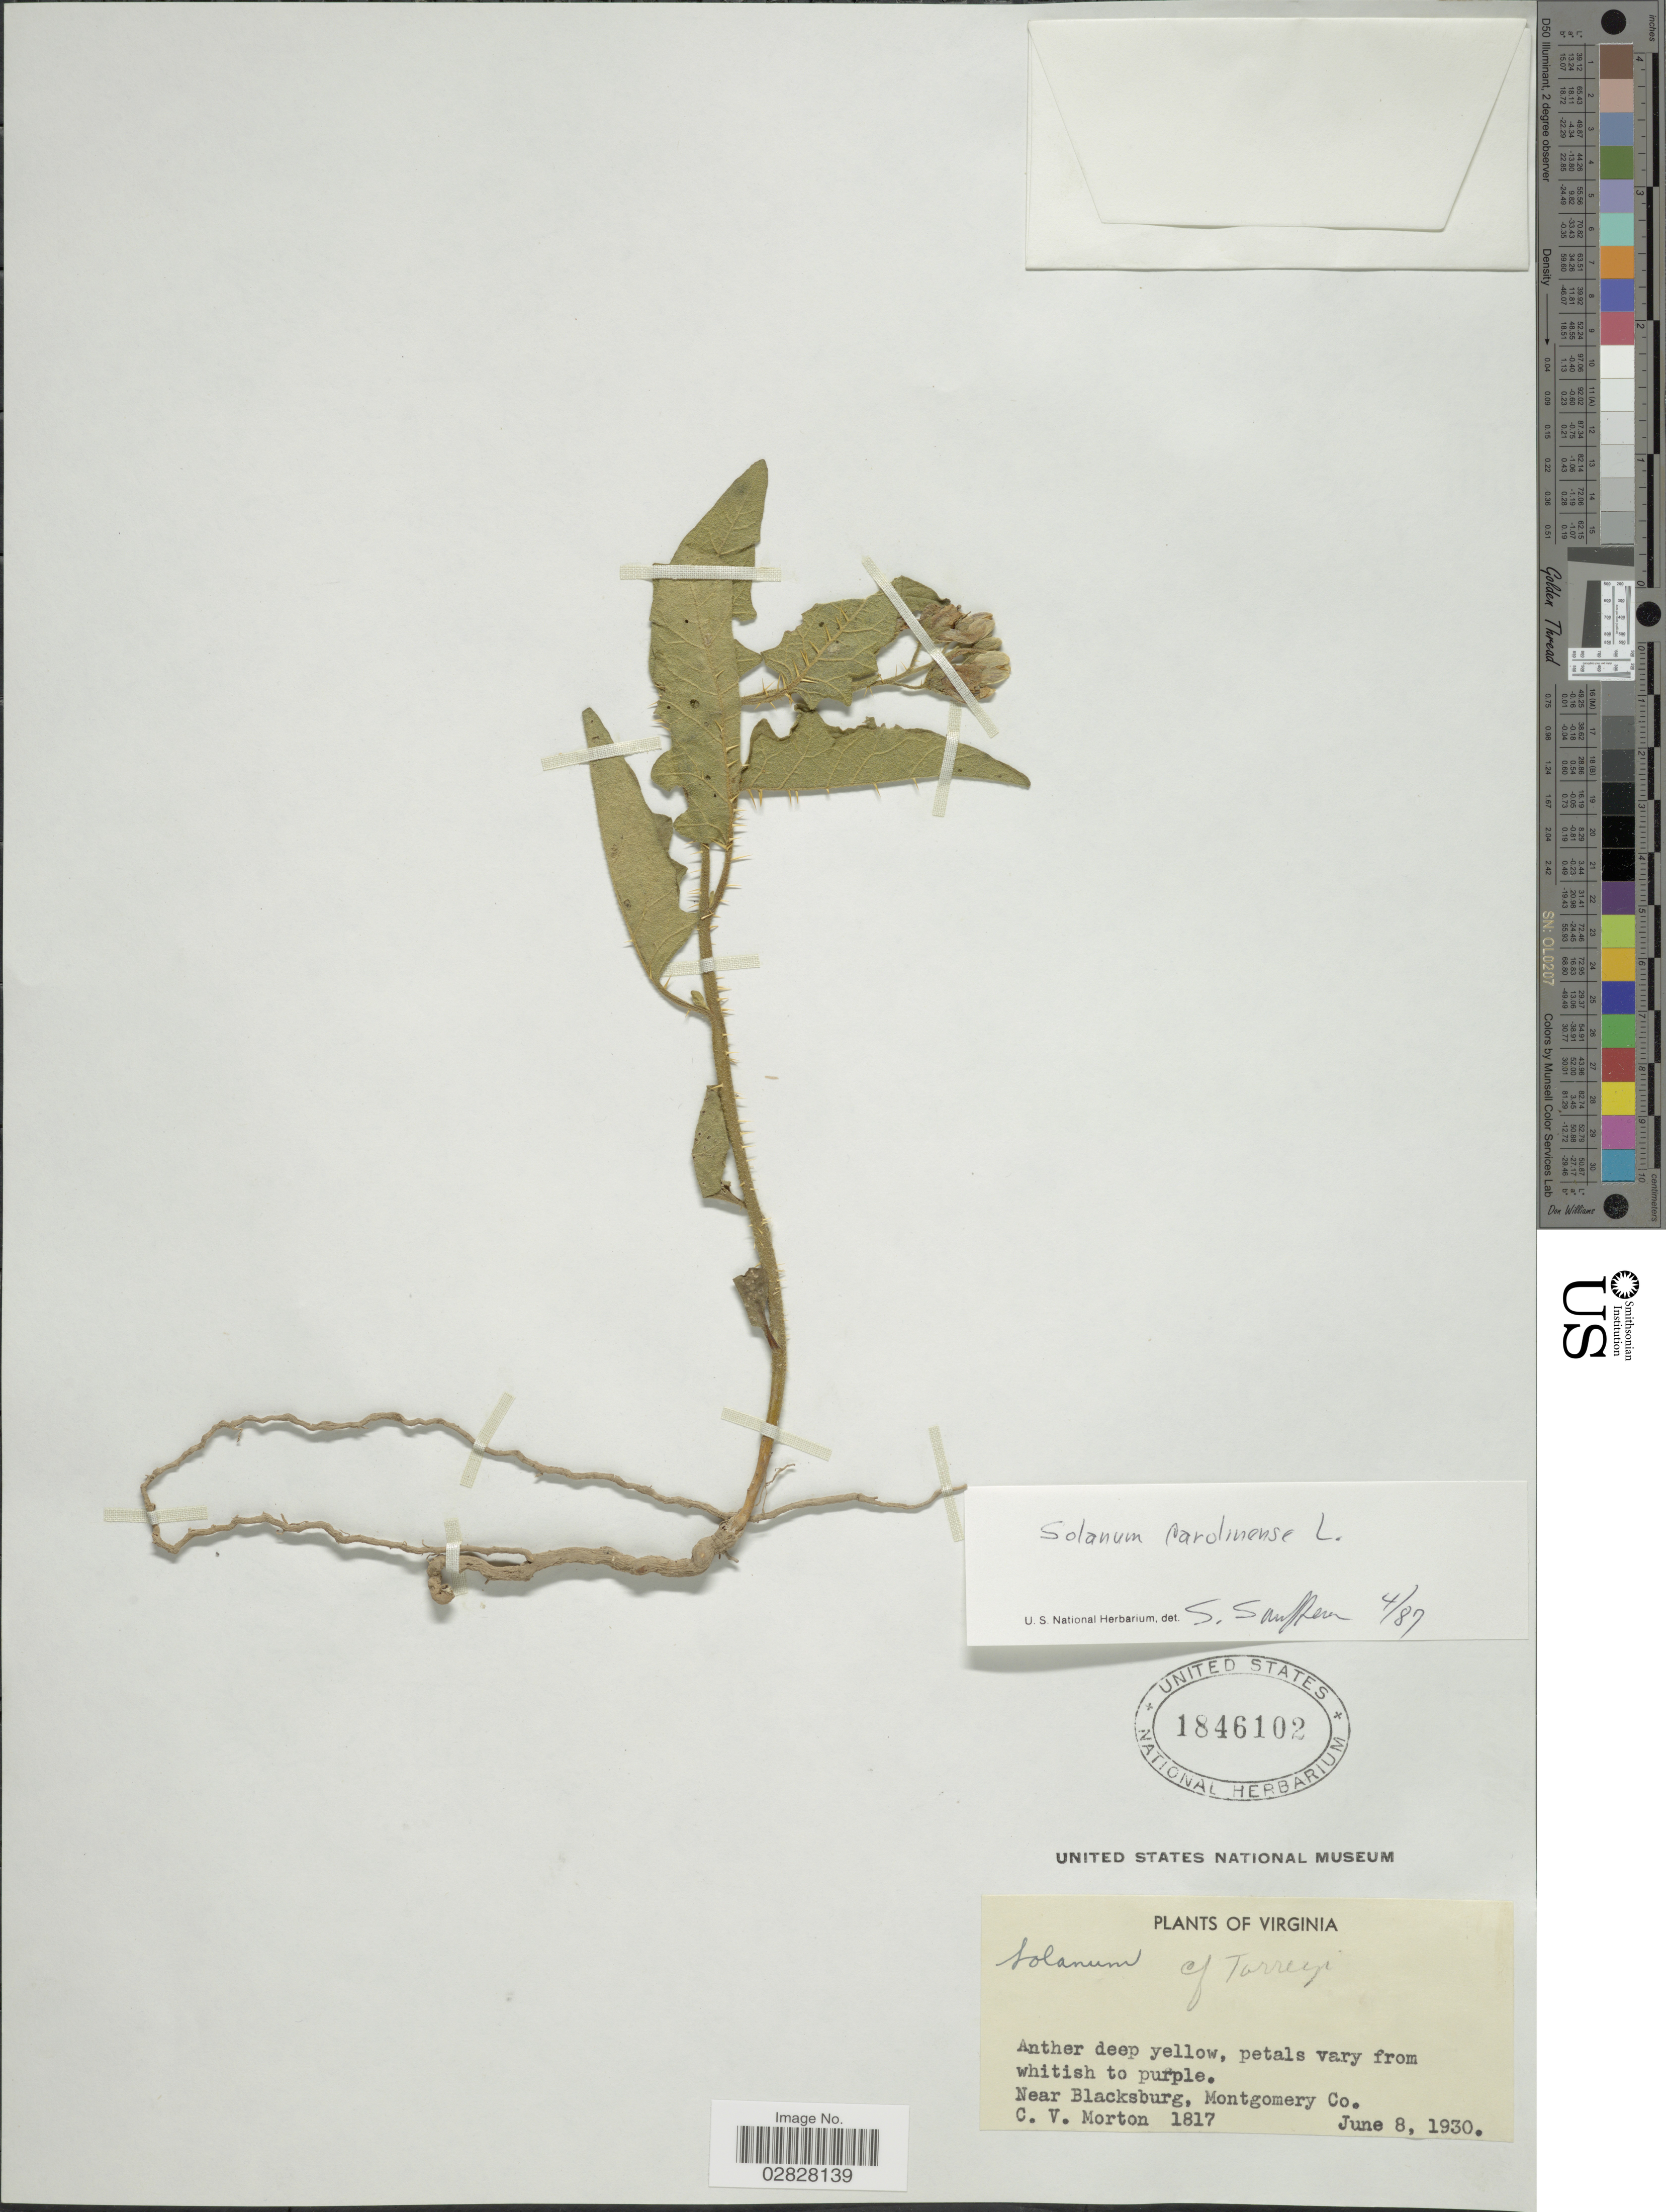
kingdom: Plantae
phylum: Tracheophyta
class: Magnoliopsida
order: Solanales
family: Solanaceae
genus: Solanum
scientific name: Solanum carolinense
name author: L.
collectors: C. V. Morton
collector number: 1817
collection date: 1930-06-08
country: United States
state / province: Virginia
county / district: Montgomery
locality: Near Blacksburg, Montgomery Co.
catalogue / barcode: US 1846102